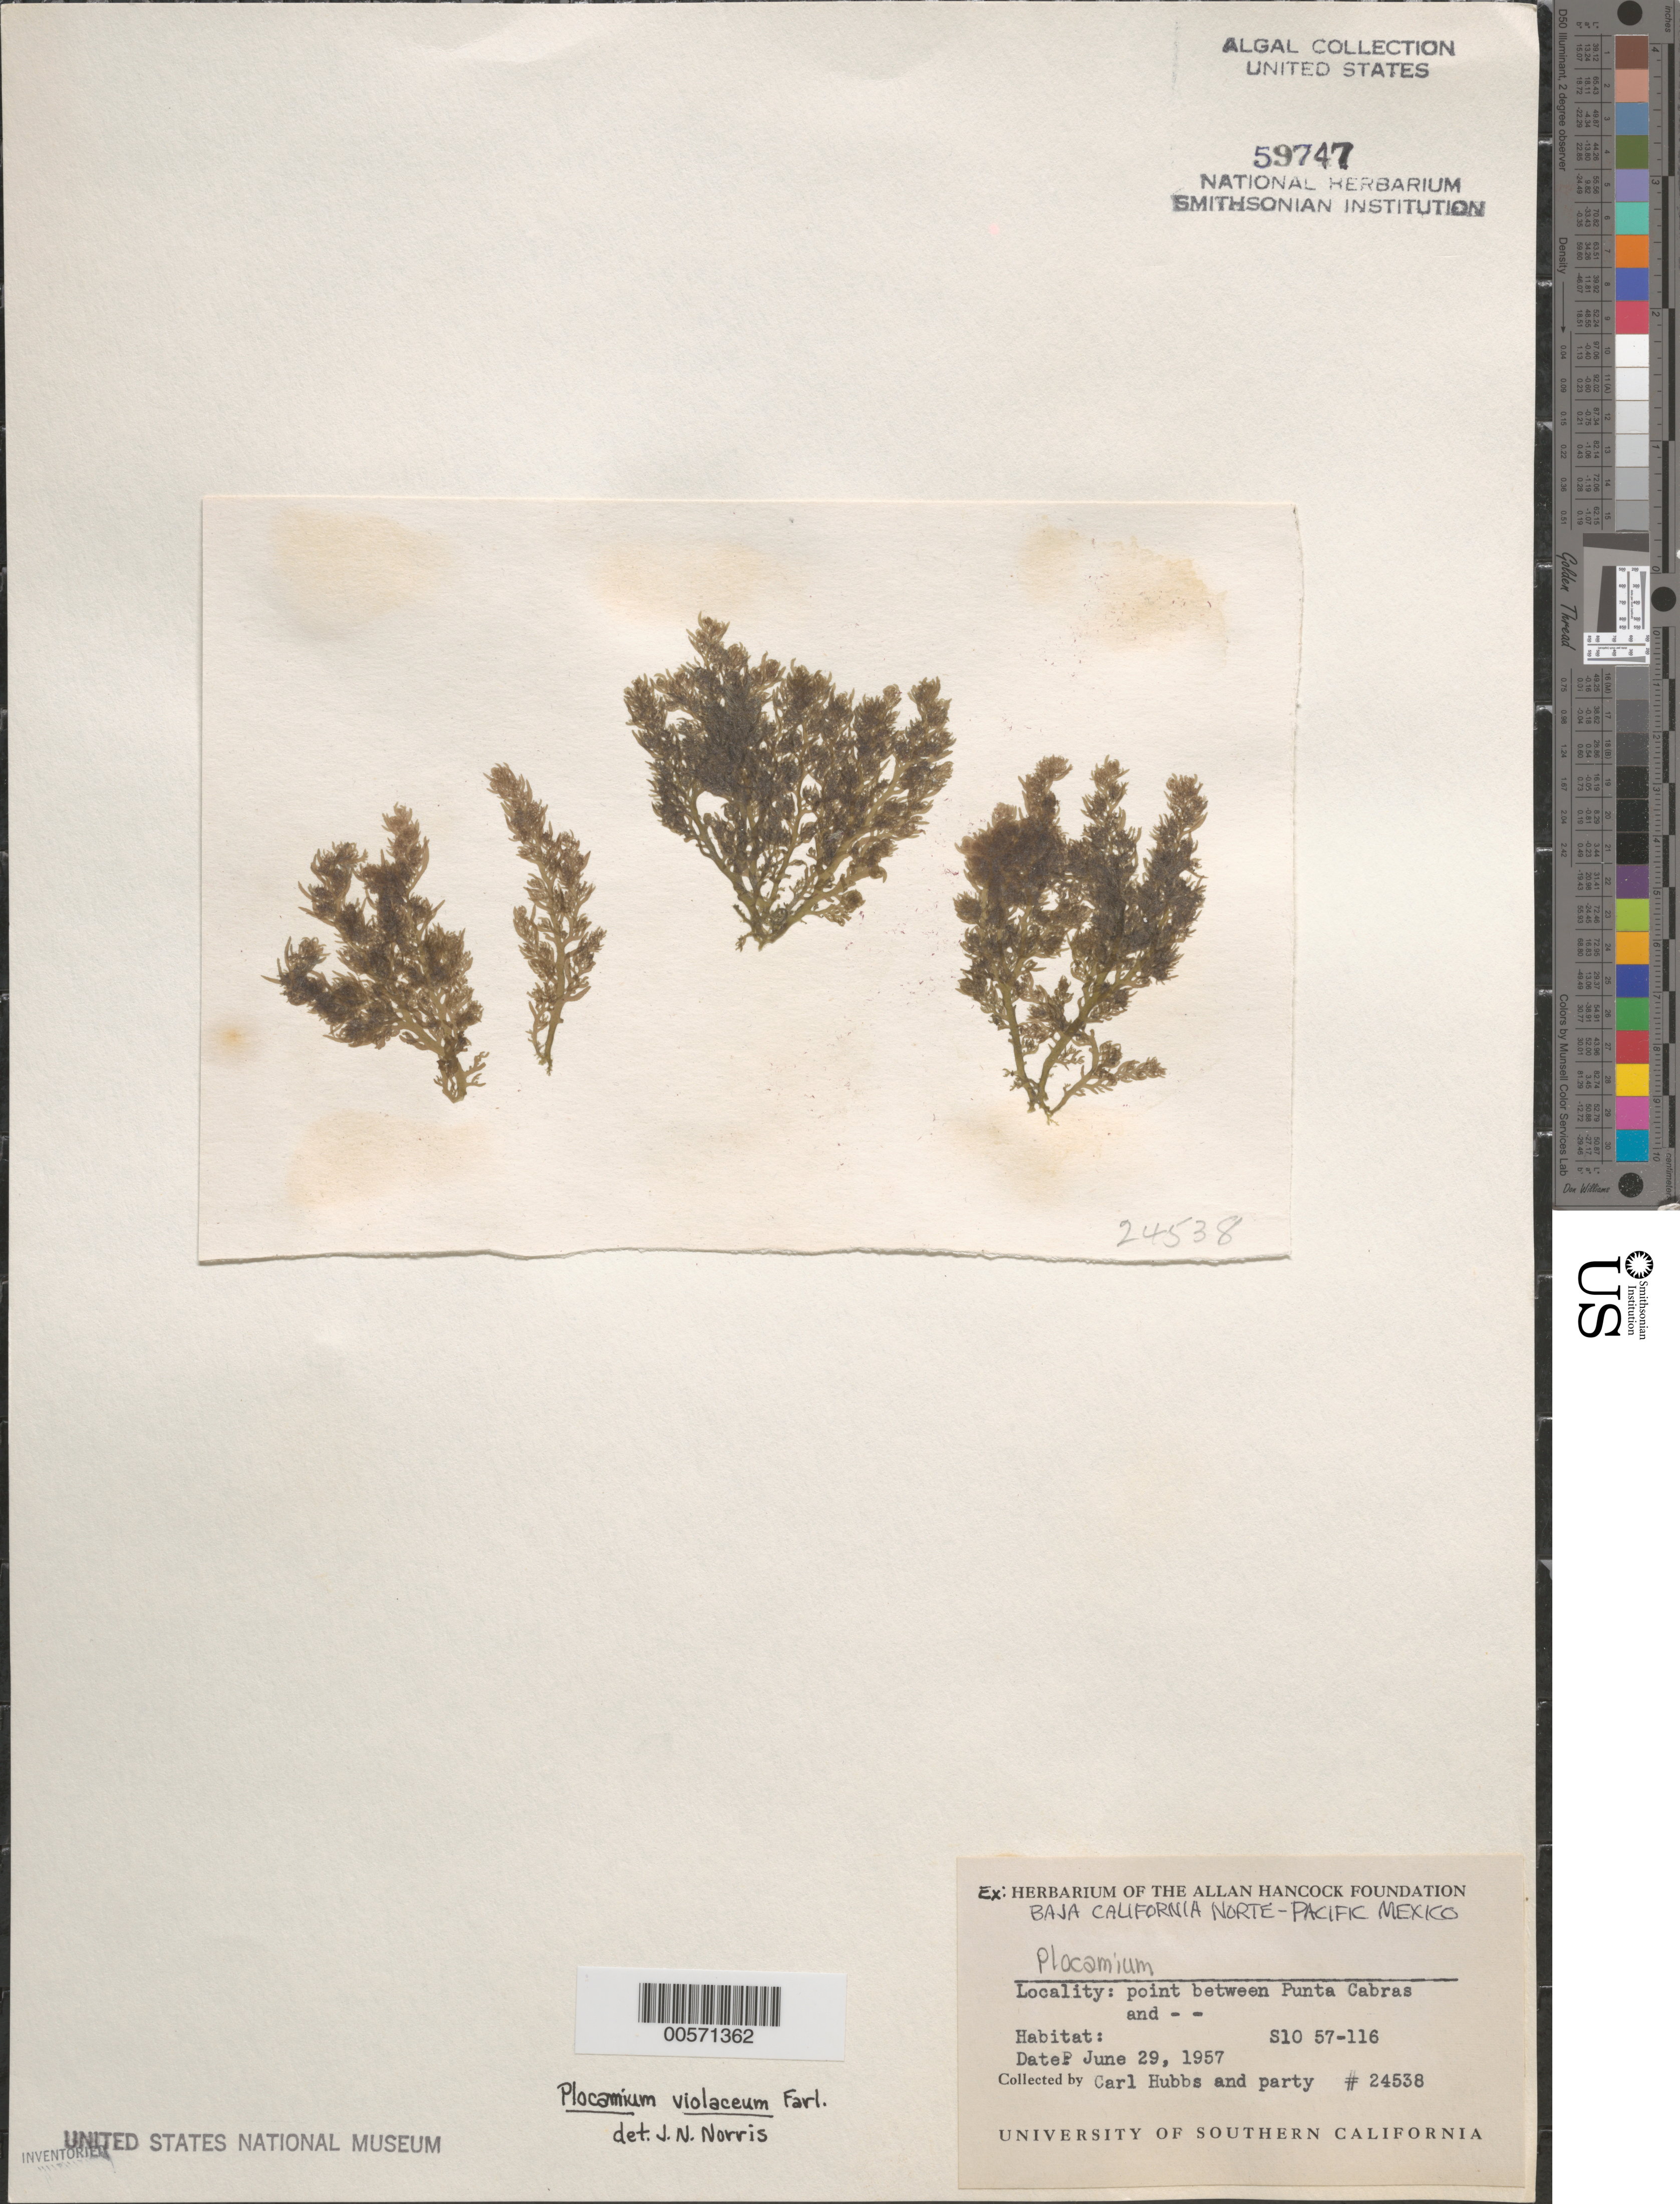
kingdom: Plantae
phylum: Rhodophyta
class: Florideophyceae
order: Plocamiales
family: Plocamiaceae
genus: Plocamium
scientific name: Plocamium violaceum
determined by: Norris, James N.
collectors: C. Hubbs & et al.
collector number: EYD 24538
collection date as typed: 29 Jun 1957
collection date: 1957-06-29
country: Mexico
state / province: Baja California Norte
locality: Near Punta Cabras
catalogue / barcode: US 59747